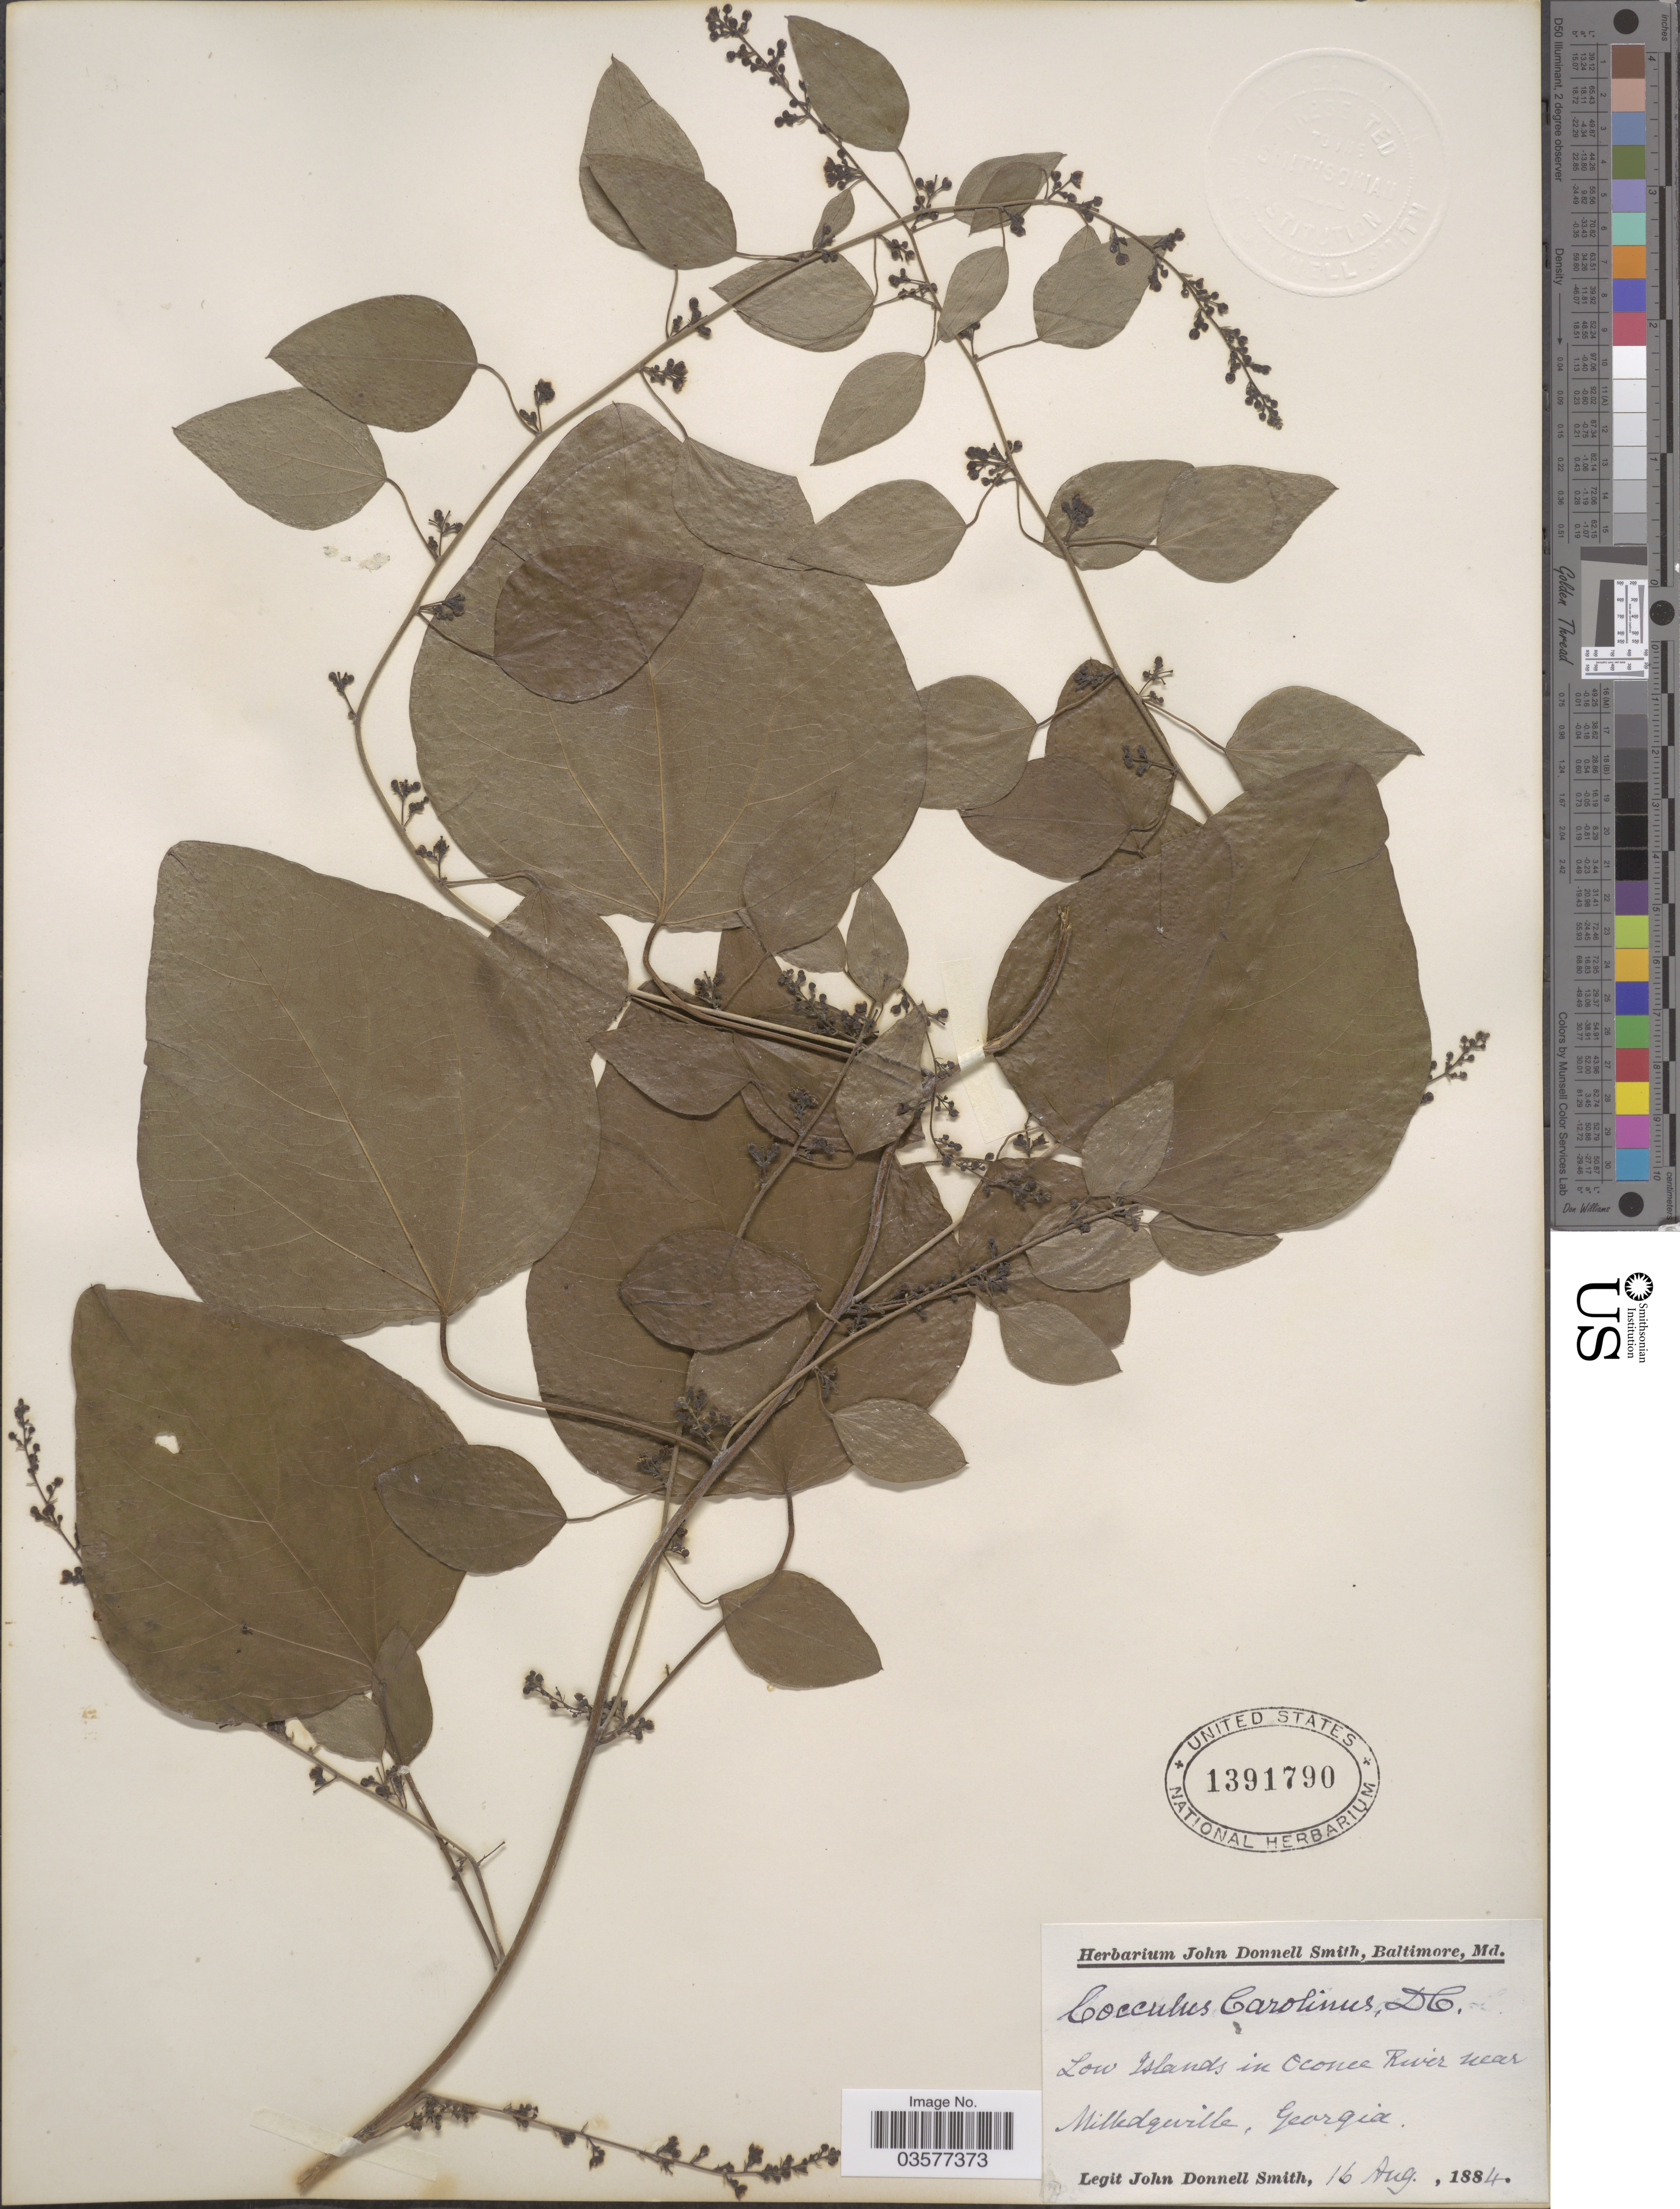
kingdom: Plantae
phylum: Tracheophyta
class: Magnoliopsida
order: Ranunculales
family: Menispermaceae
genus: Cocculus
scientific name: Cocculus carolinus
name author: (L.) DC.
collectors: J. Donnell Smith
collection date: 1884-08-16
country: United States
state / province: Georgia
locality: Low Islands on Oconee River near Milledgeville.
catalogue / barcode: US 1391790